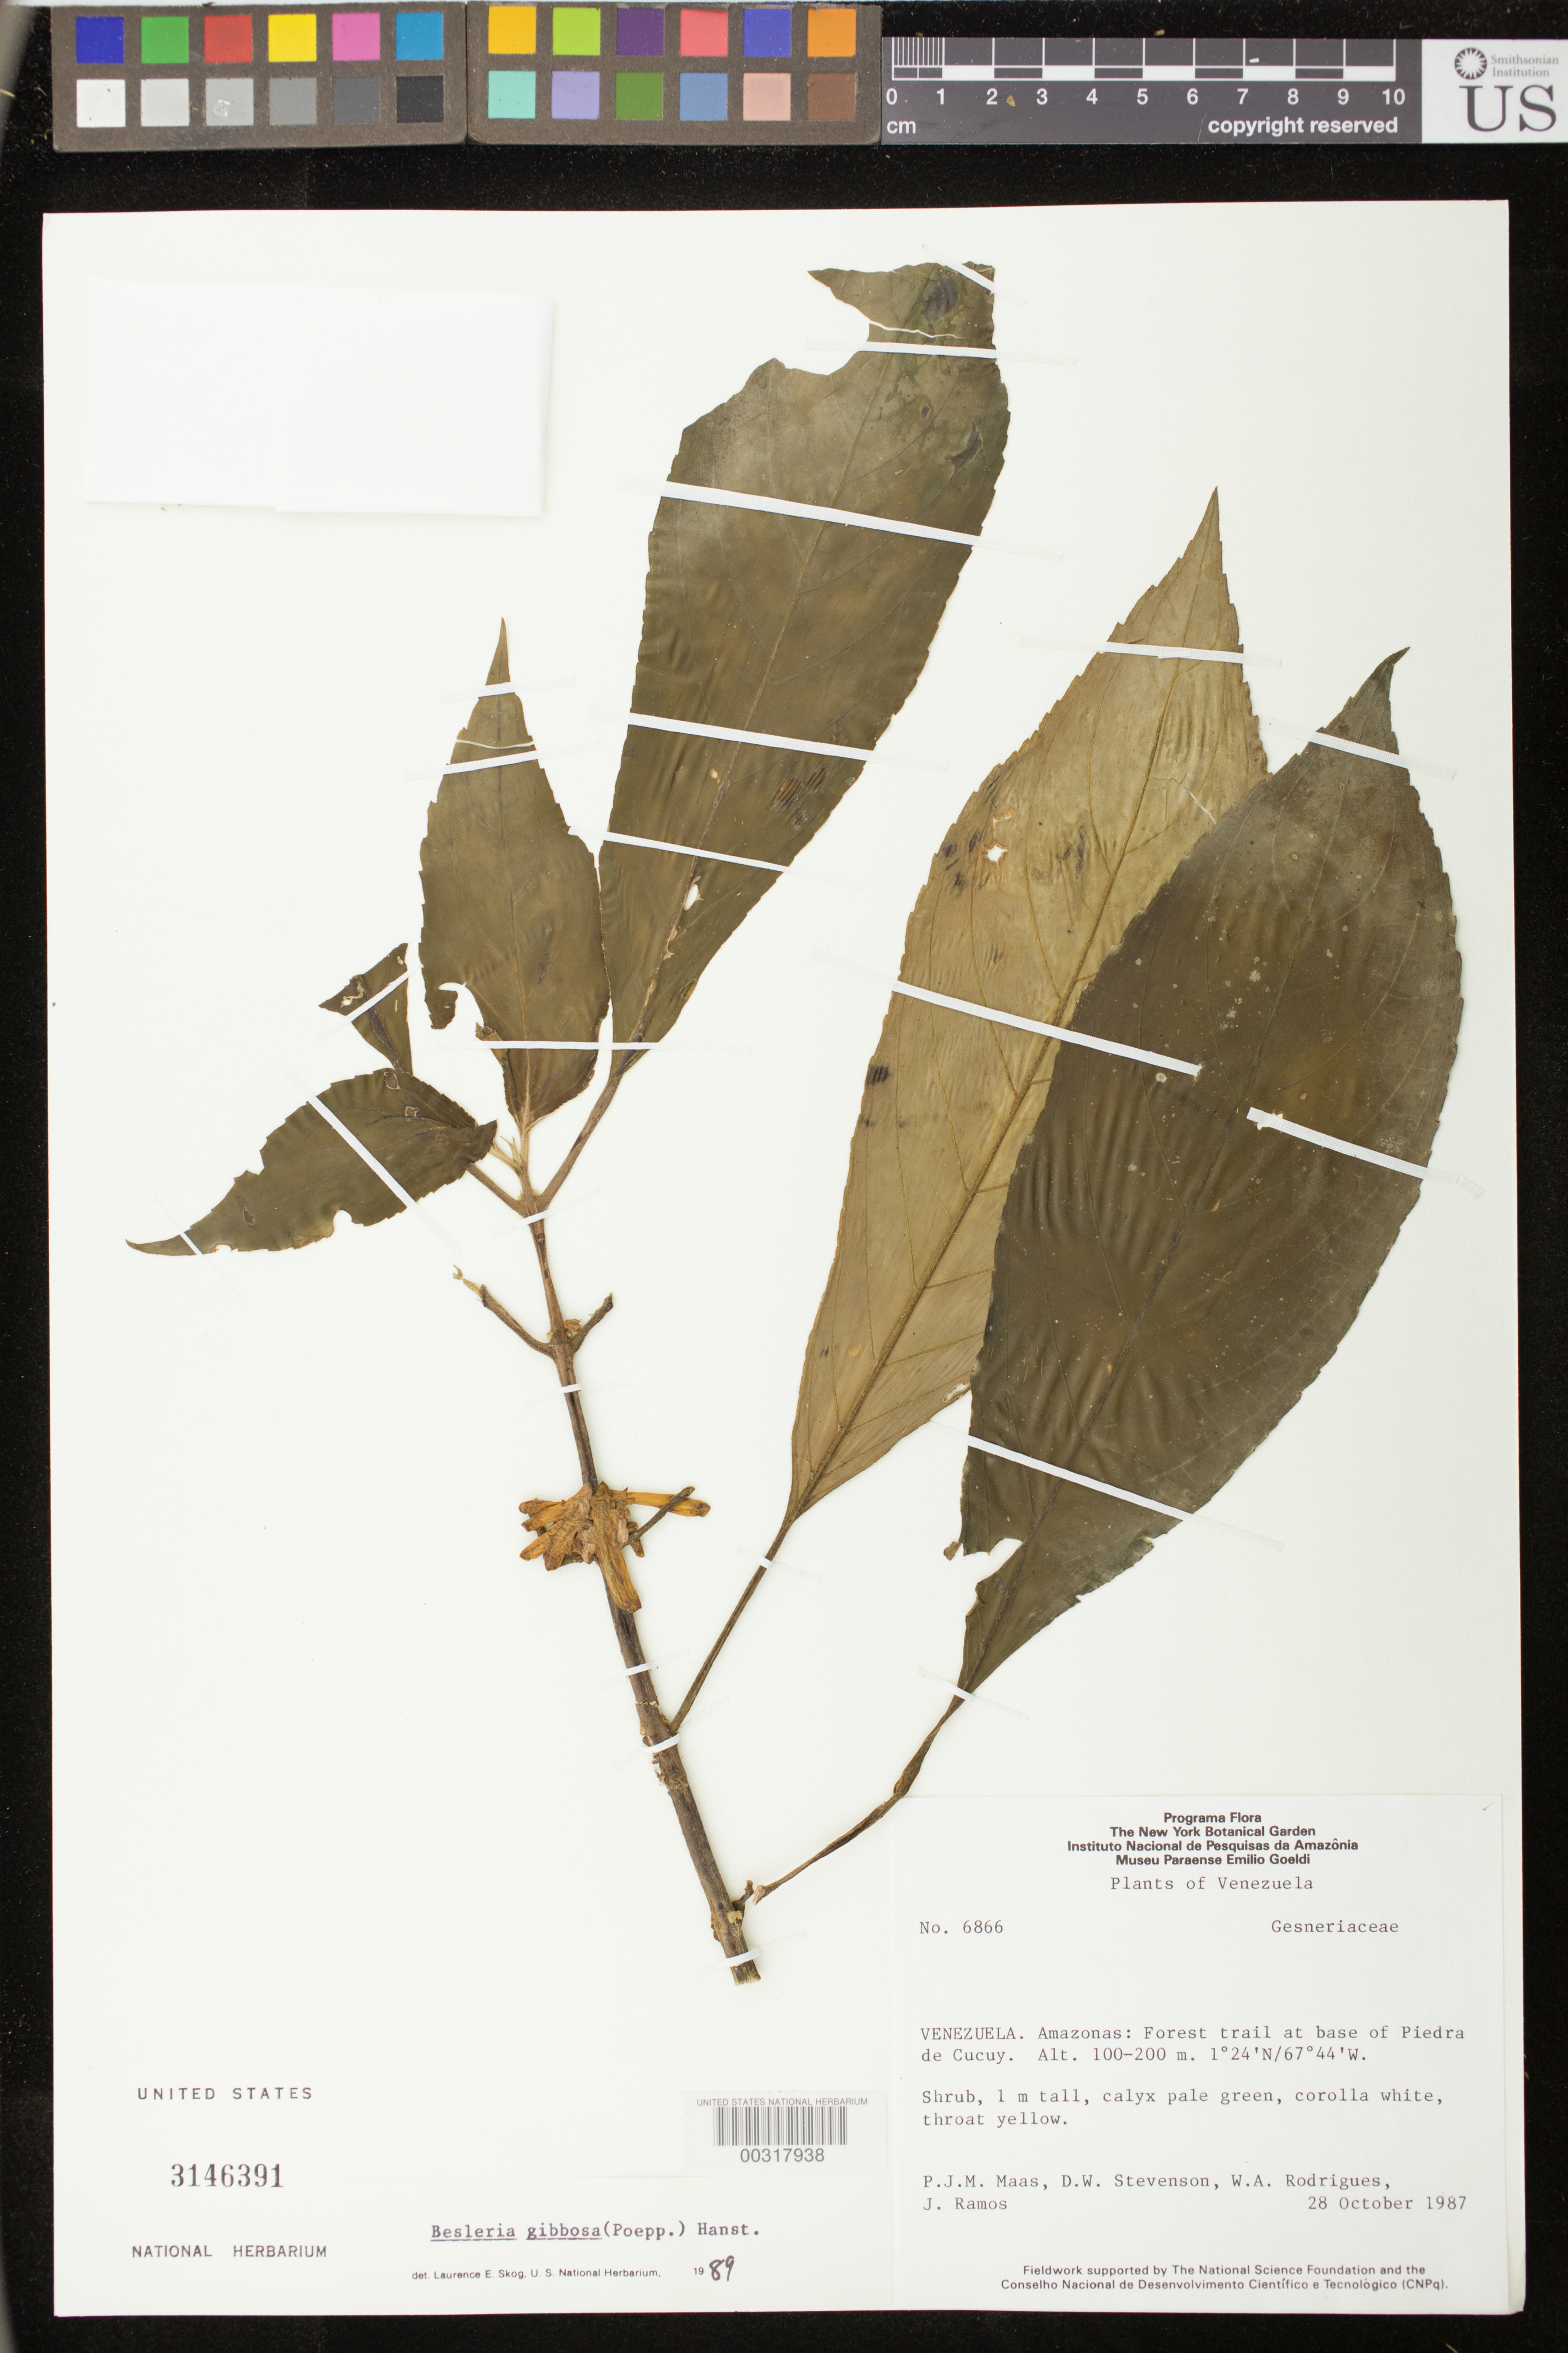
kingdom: Plantae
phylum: Tracheophyta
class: Magnoliopsida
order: Lamiales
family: Gesneriaceae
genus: Besleria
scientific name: Besleria gibbosa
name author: (Poepp.) Hanst.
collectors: P. Maas, D. W. Stevenson, W. A. Rodrigues & J. Ramos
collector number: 6866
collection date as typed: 28 Oct 1987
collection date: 1987-10-28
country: Venezuela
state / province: Amazonas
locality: Forest trail at base of Piedra de Cucuy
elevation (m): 100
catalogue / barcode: US 3146391